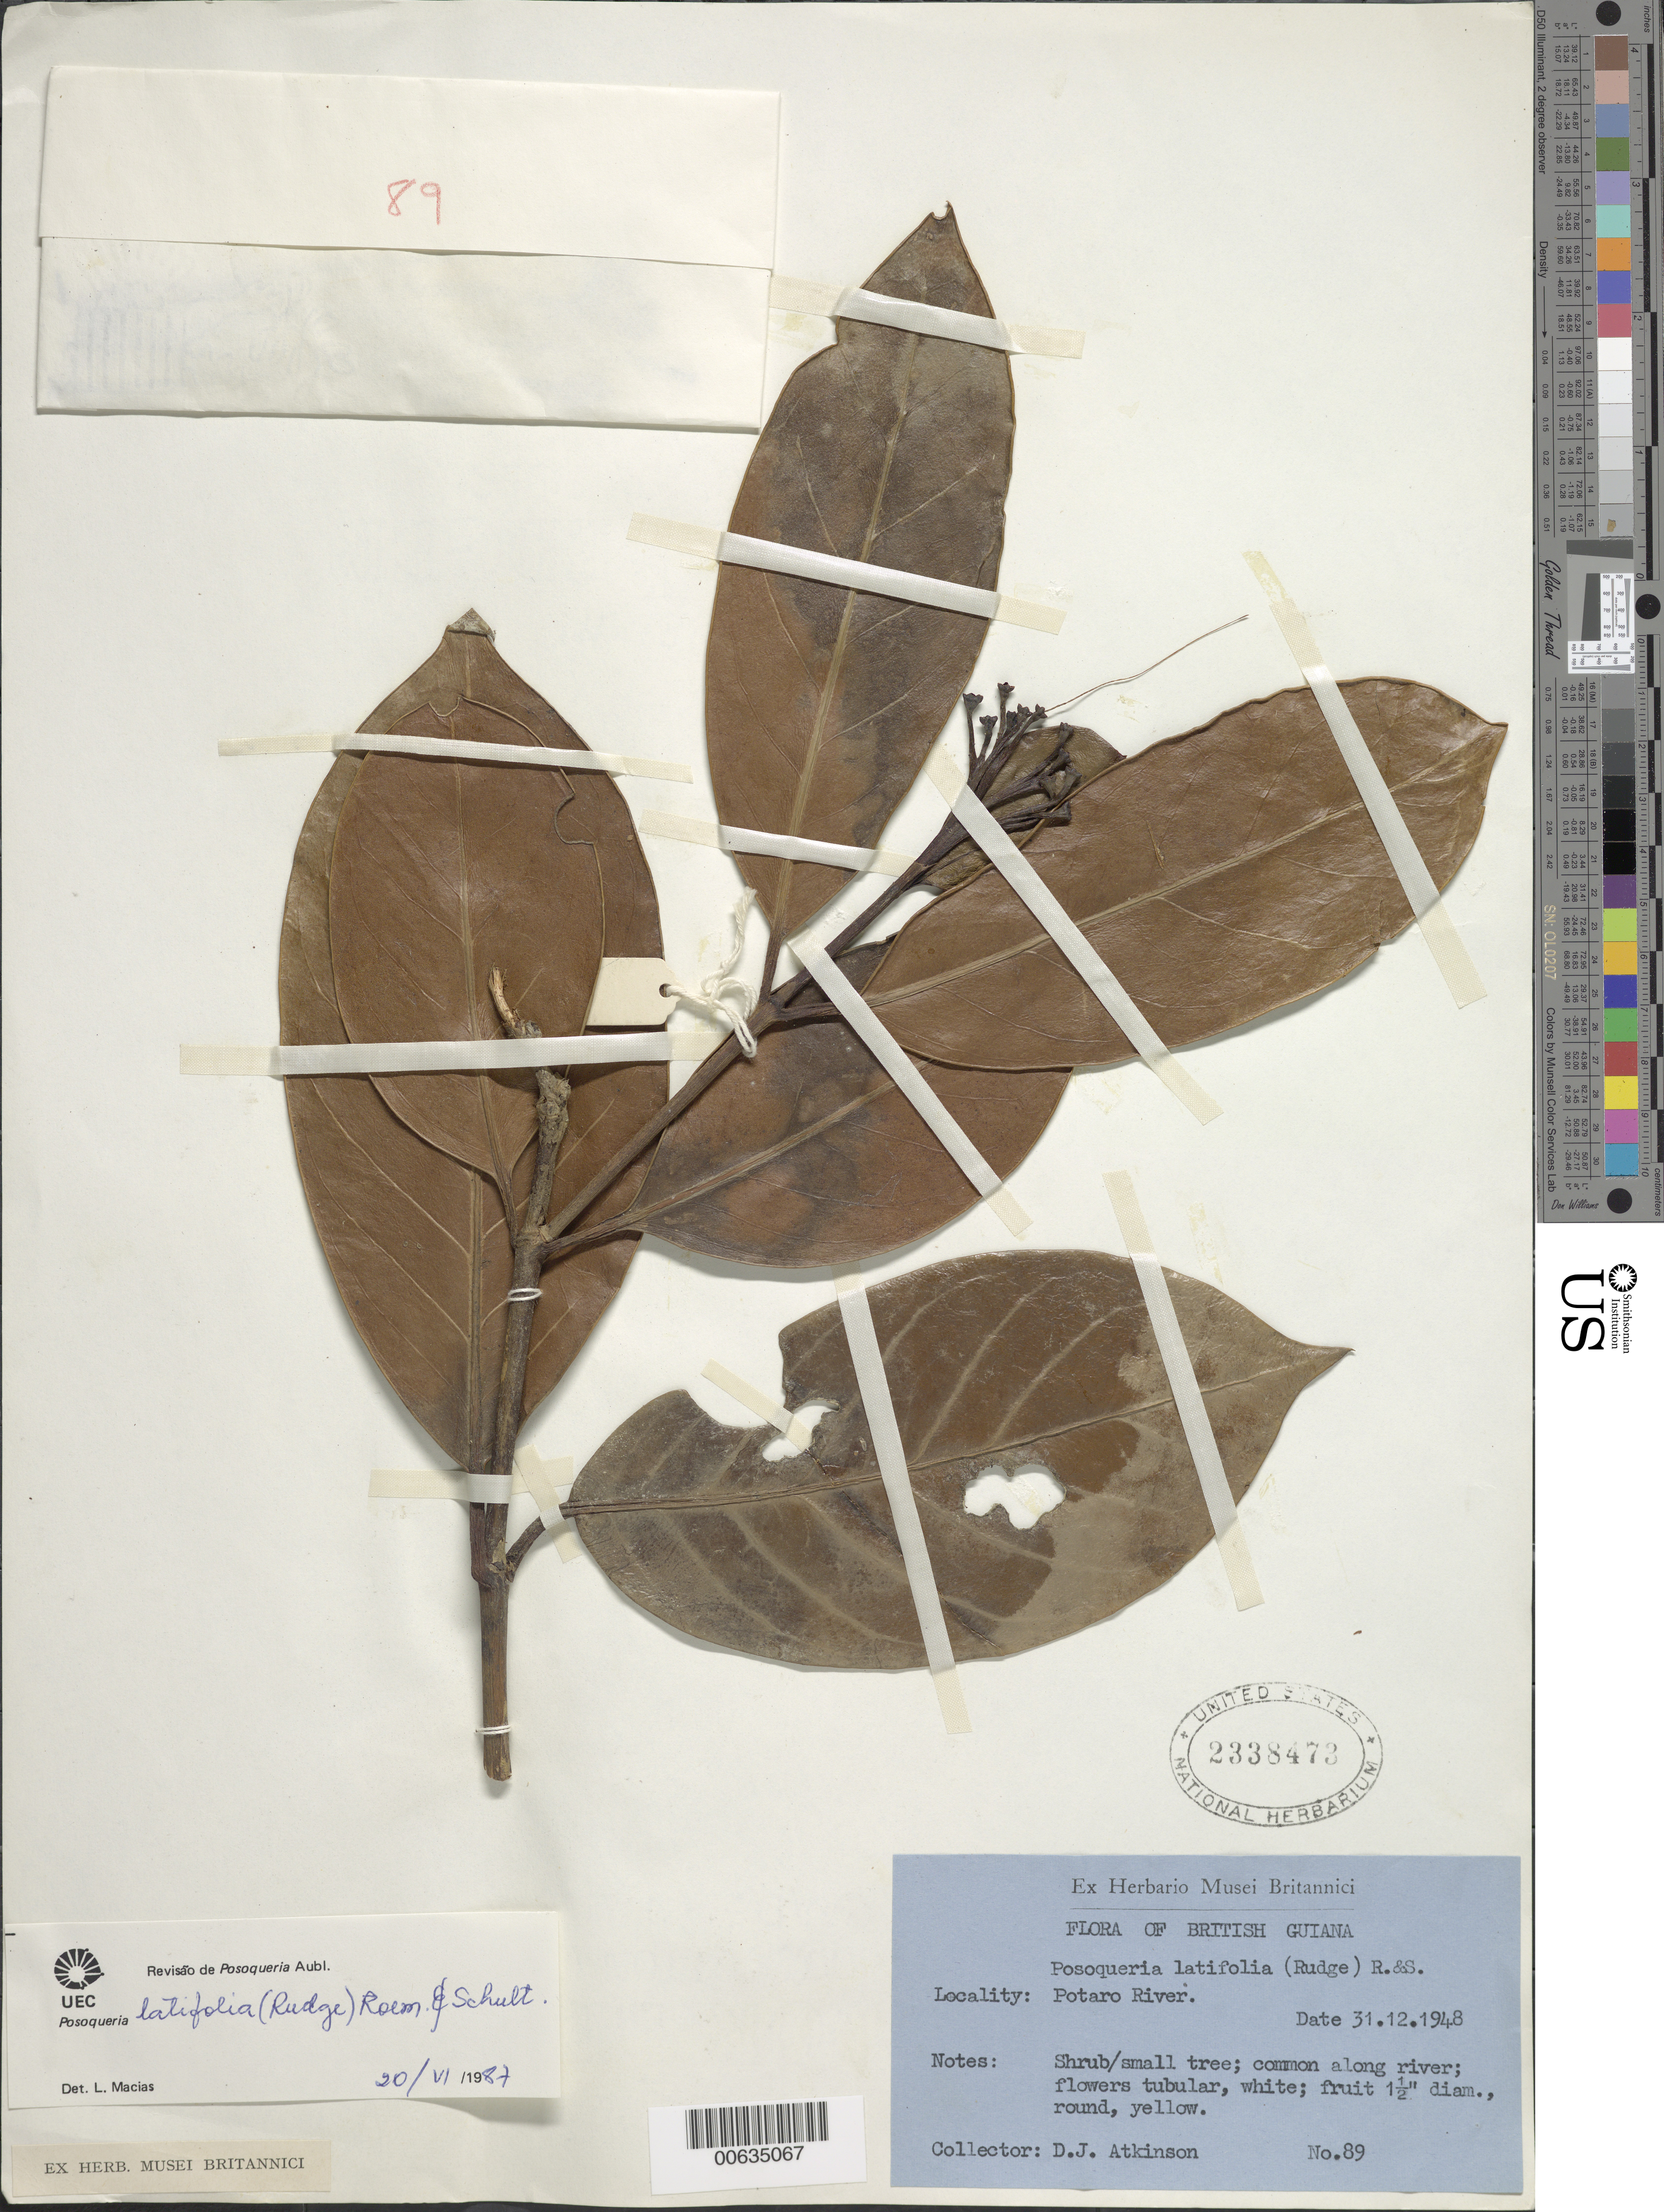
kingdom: Plantae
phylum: Tracheophyta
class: Magnoliopsida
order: Gentianales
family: Rubiaceae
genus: Posoqueria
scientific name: Posoqueria latifolia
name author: (Rudge) Roem. & Schult.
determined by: Macias, L.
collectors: D. Atkinson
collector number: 89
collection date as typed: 31-Dec-48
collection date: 1948-12-31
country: Guyana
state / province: Potaro-Siparuni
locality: Potaro River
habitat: Along river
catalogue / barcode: US 2338473